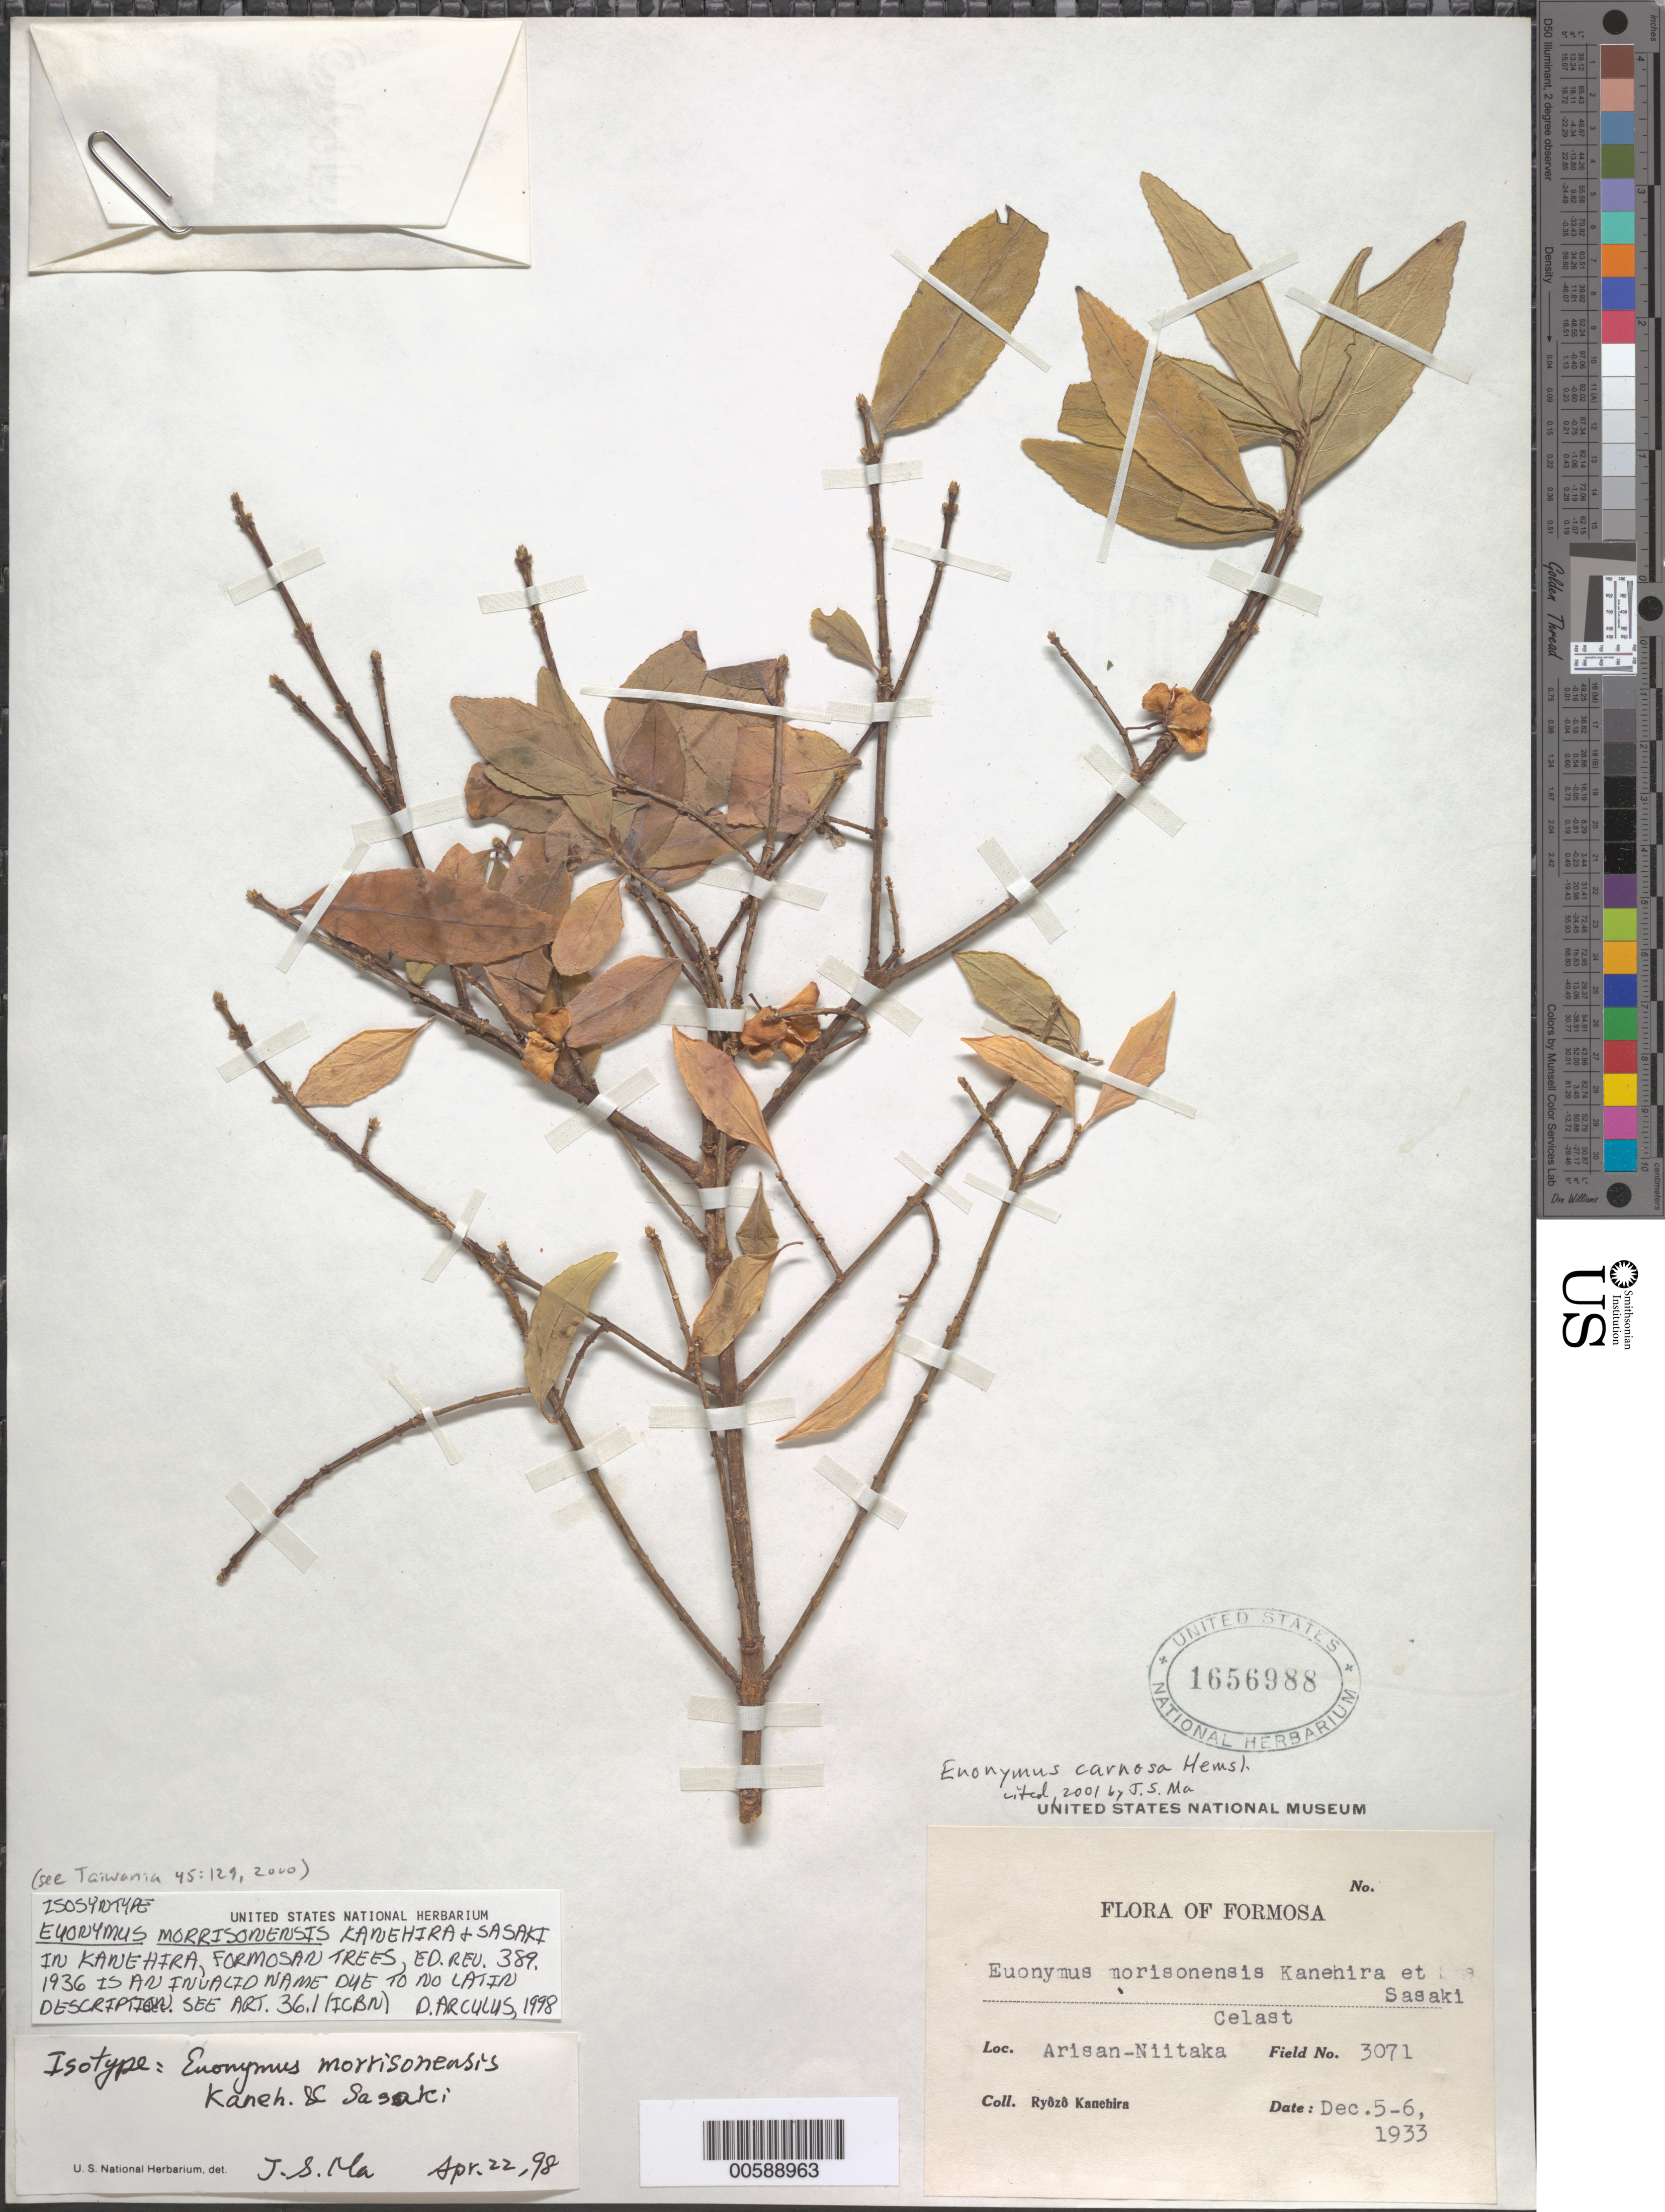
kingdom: Plantae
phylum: Tracheophyta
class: Magnoliopsida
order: Celastrales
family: Celastraceae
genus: Euonymus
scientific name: Euonymus carnosus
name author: Hemsl.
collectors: R. Kanehira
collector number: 3071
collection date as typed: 05 Dec 1933 to 06 Dec 1933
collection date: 1933-12-05/1933-12-06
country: Taiwan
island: Taiwan [Formosa]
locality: Arisan-niitaka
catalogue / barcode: US 1656988